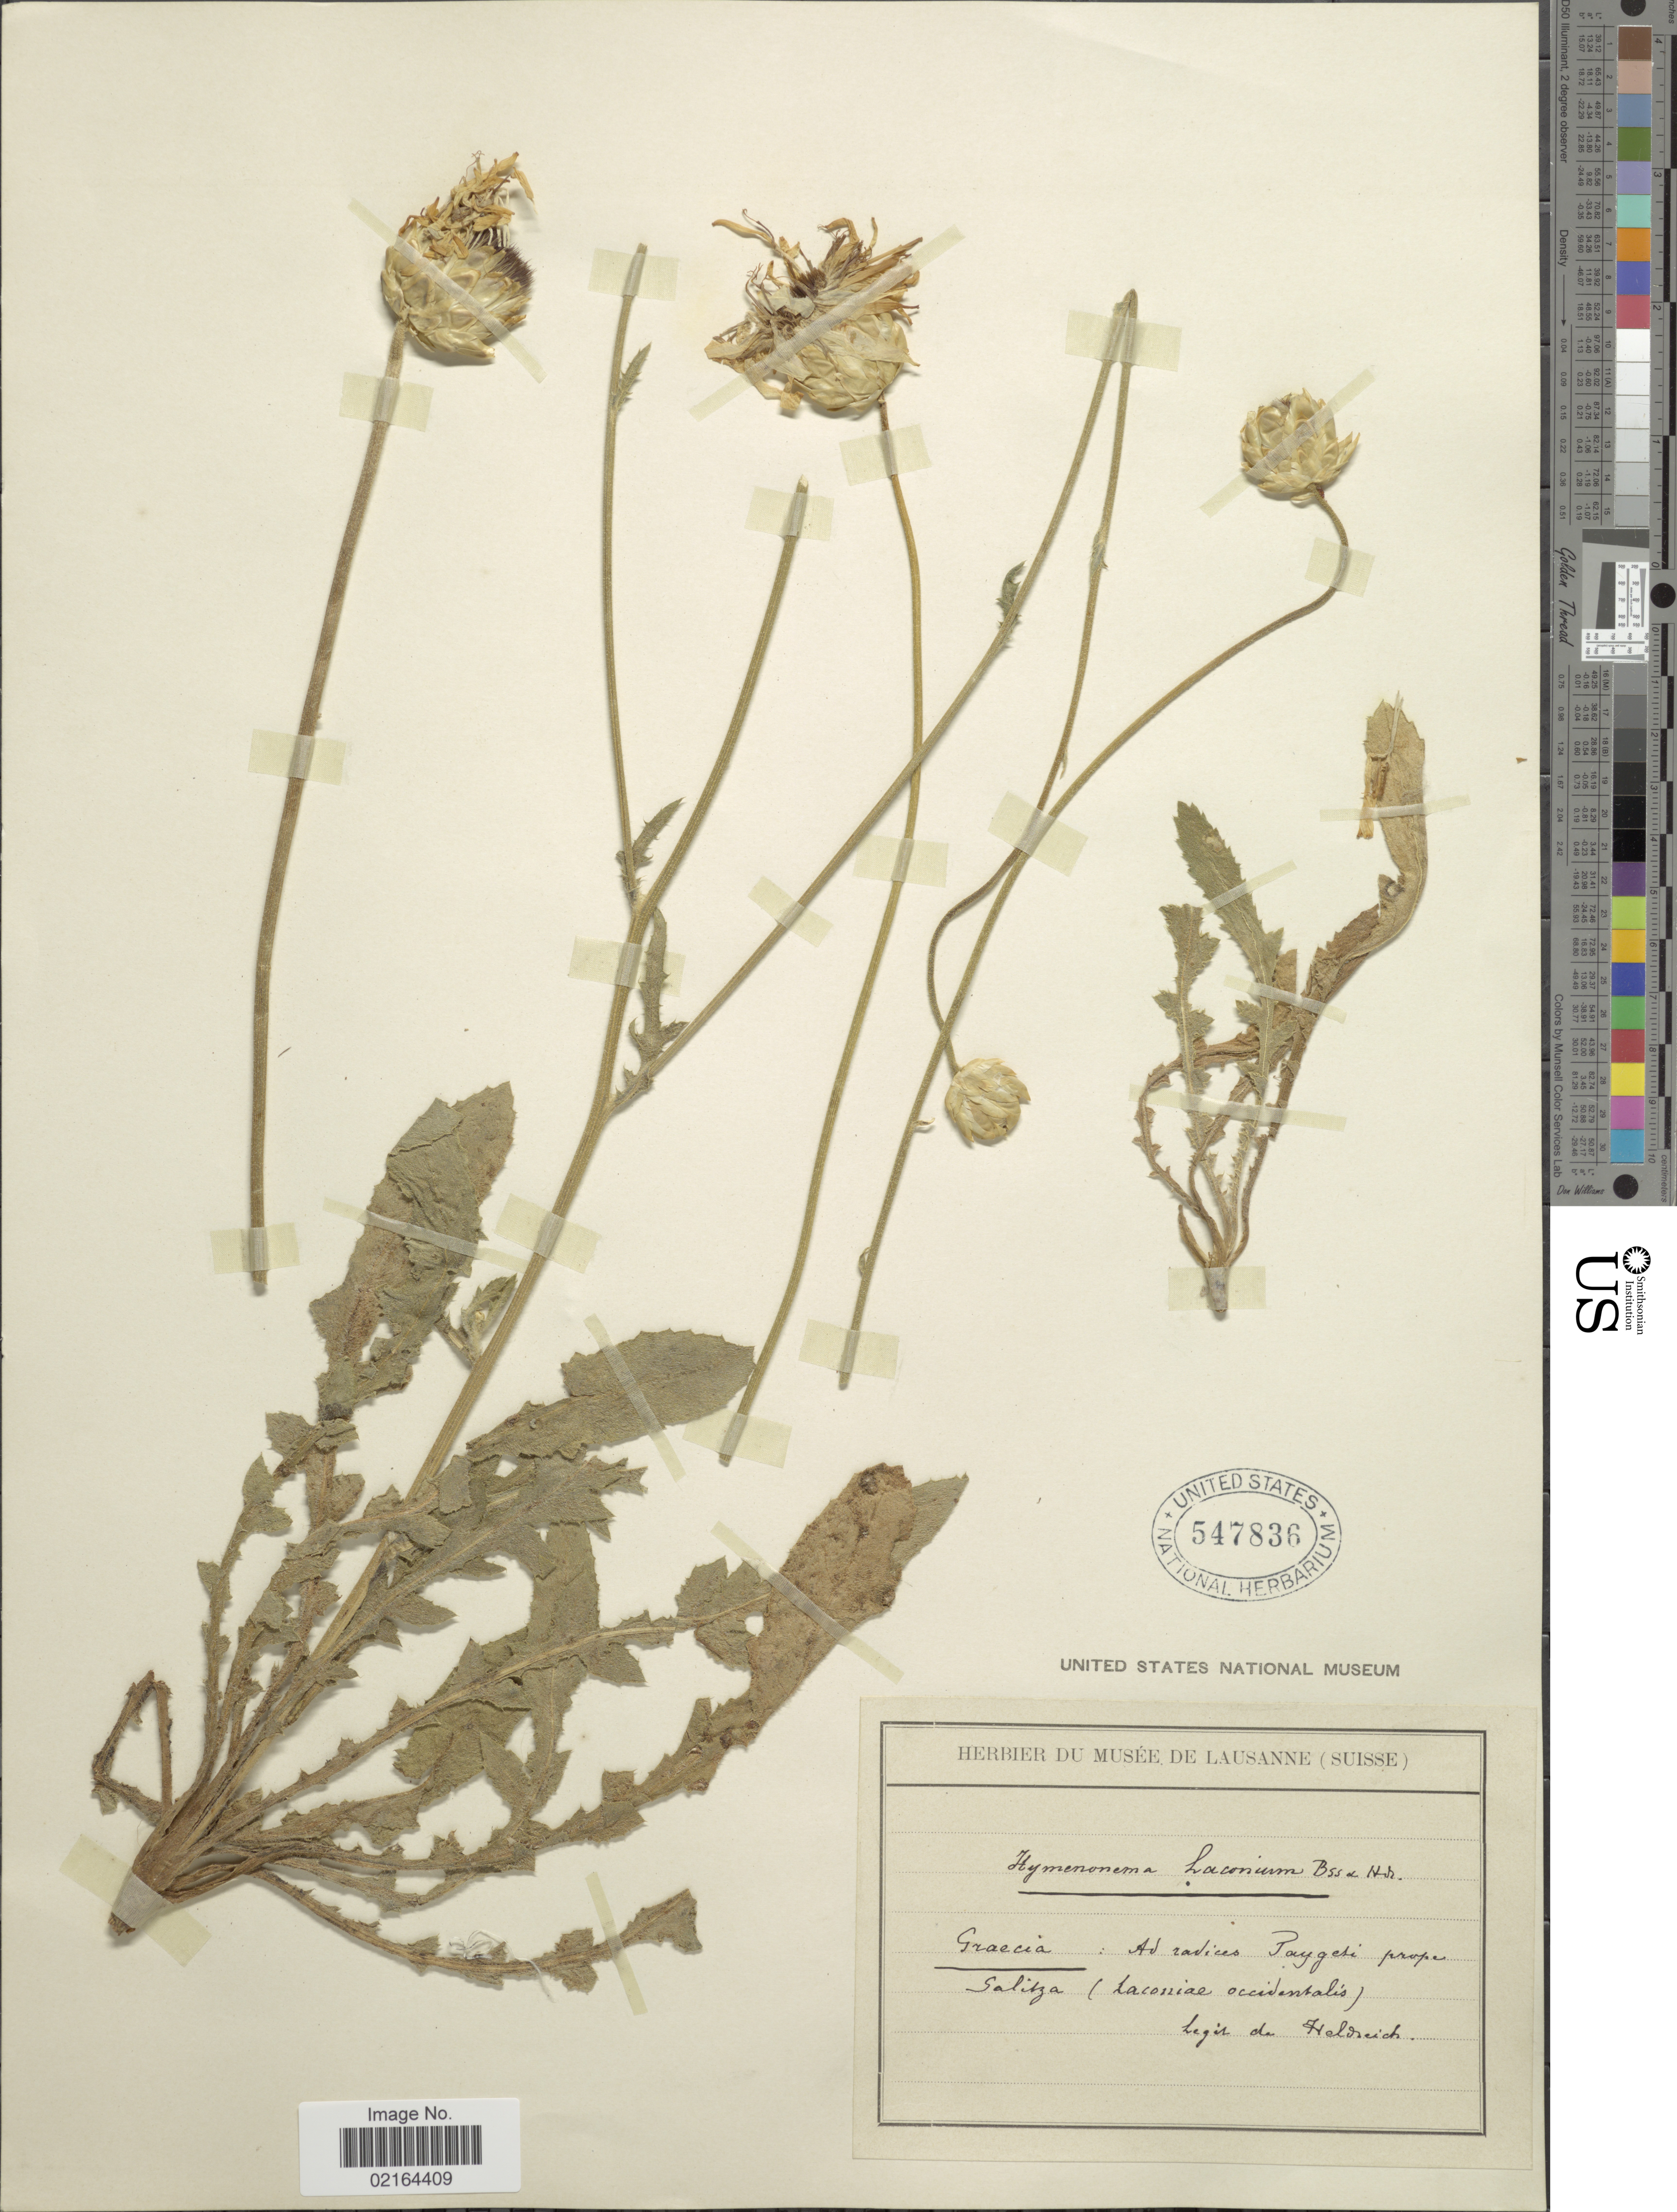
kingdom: Plantae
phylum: Tracheophyta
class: Magnoliopsida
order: Asterales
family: Asteraceae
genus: Hymenonema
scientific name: Hymenonema laconicum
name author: Boiss. & Heldr.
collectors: -. De Heldreich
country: Greece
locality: Graecia: Ad radices Paygeti prope Salitza (Laconiae occidentalis).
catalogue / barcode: US 547836